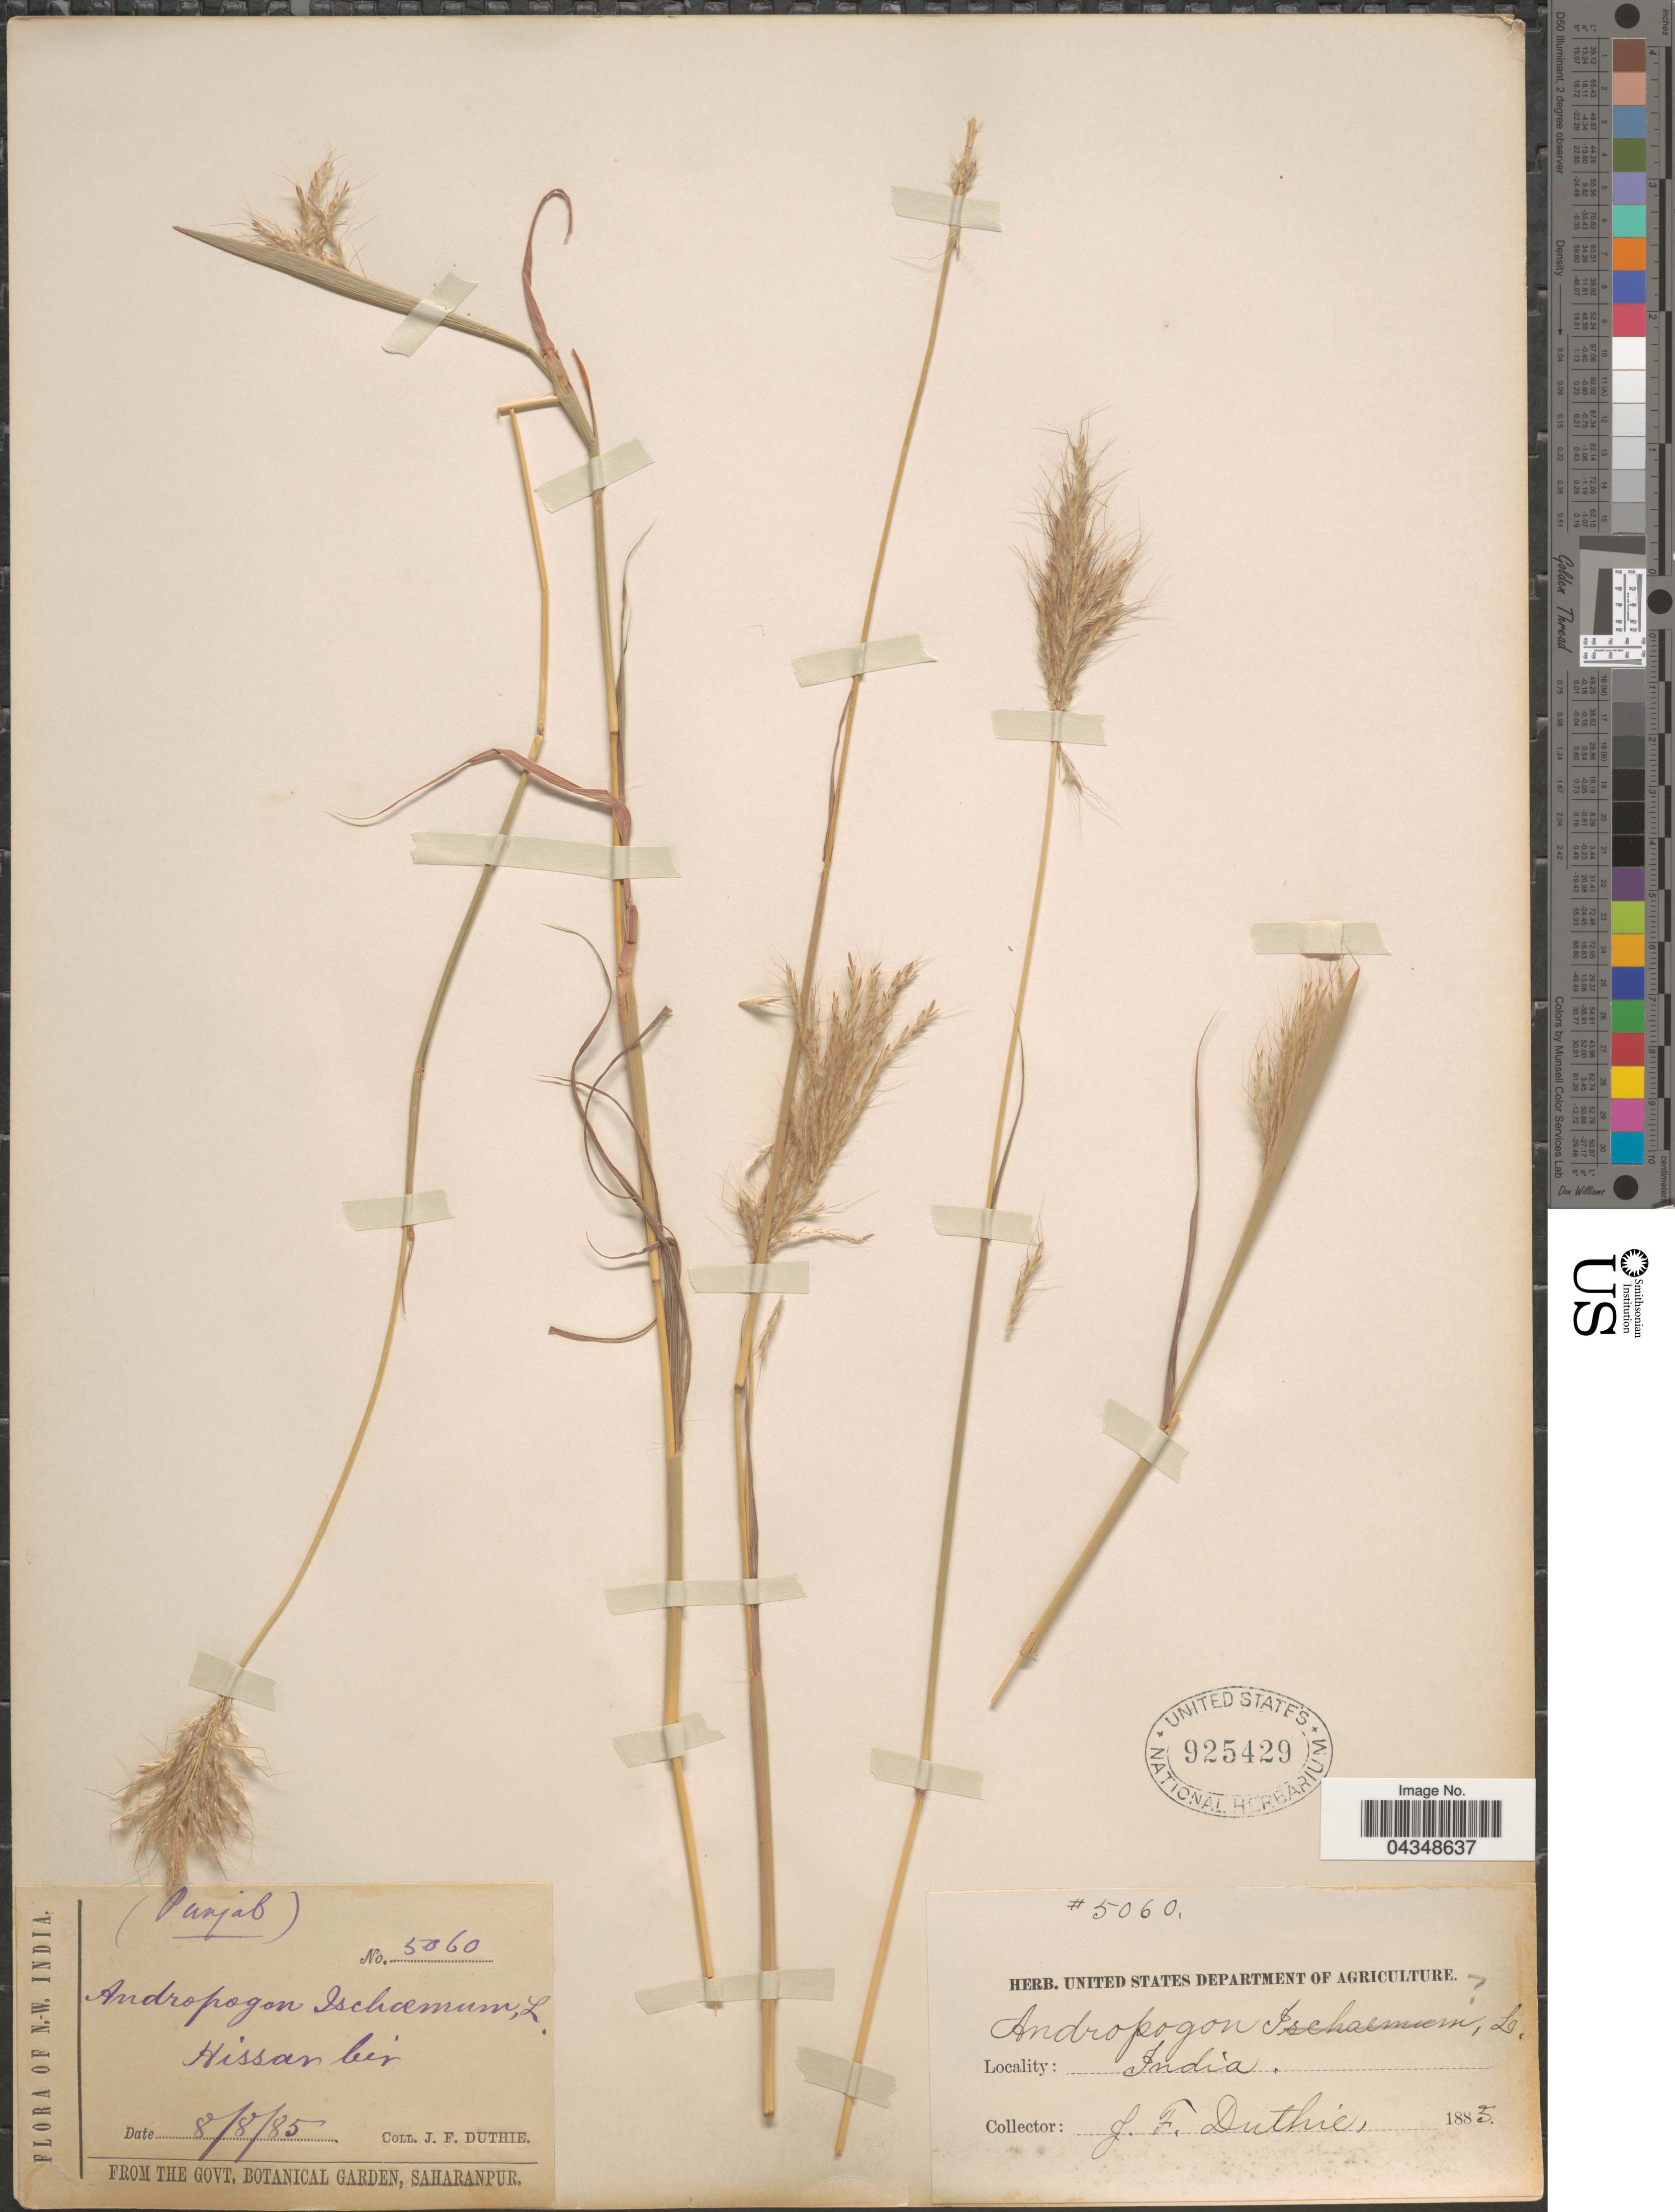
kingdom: Plantae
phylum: Tracheophyta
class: Liliopsida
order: Poales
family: Poaceae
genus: Bothriochloa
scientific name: Bothriochloa ischaemum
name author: (L.) Keng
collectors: J. F. Duthie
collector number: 5060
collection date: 1885-08-08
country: India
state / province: Haryana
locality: N.-W. India. Hissar bir.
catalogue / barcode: US 925429